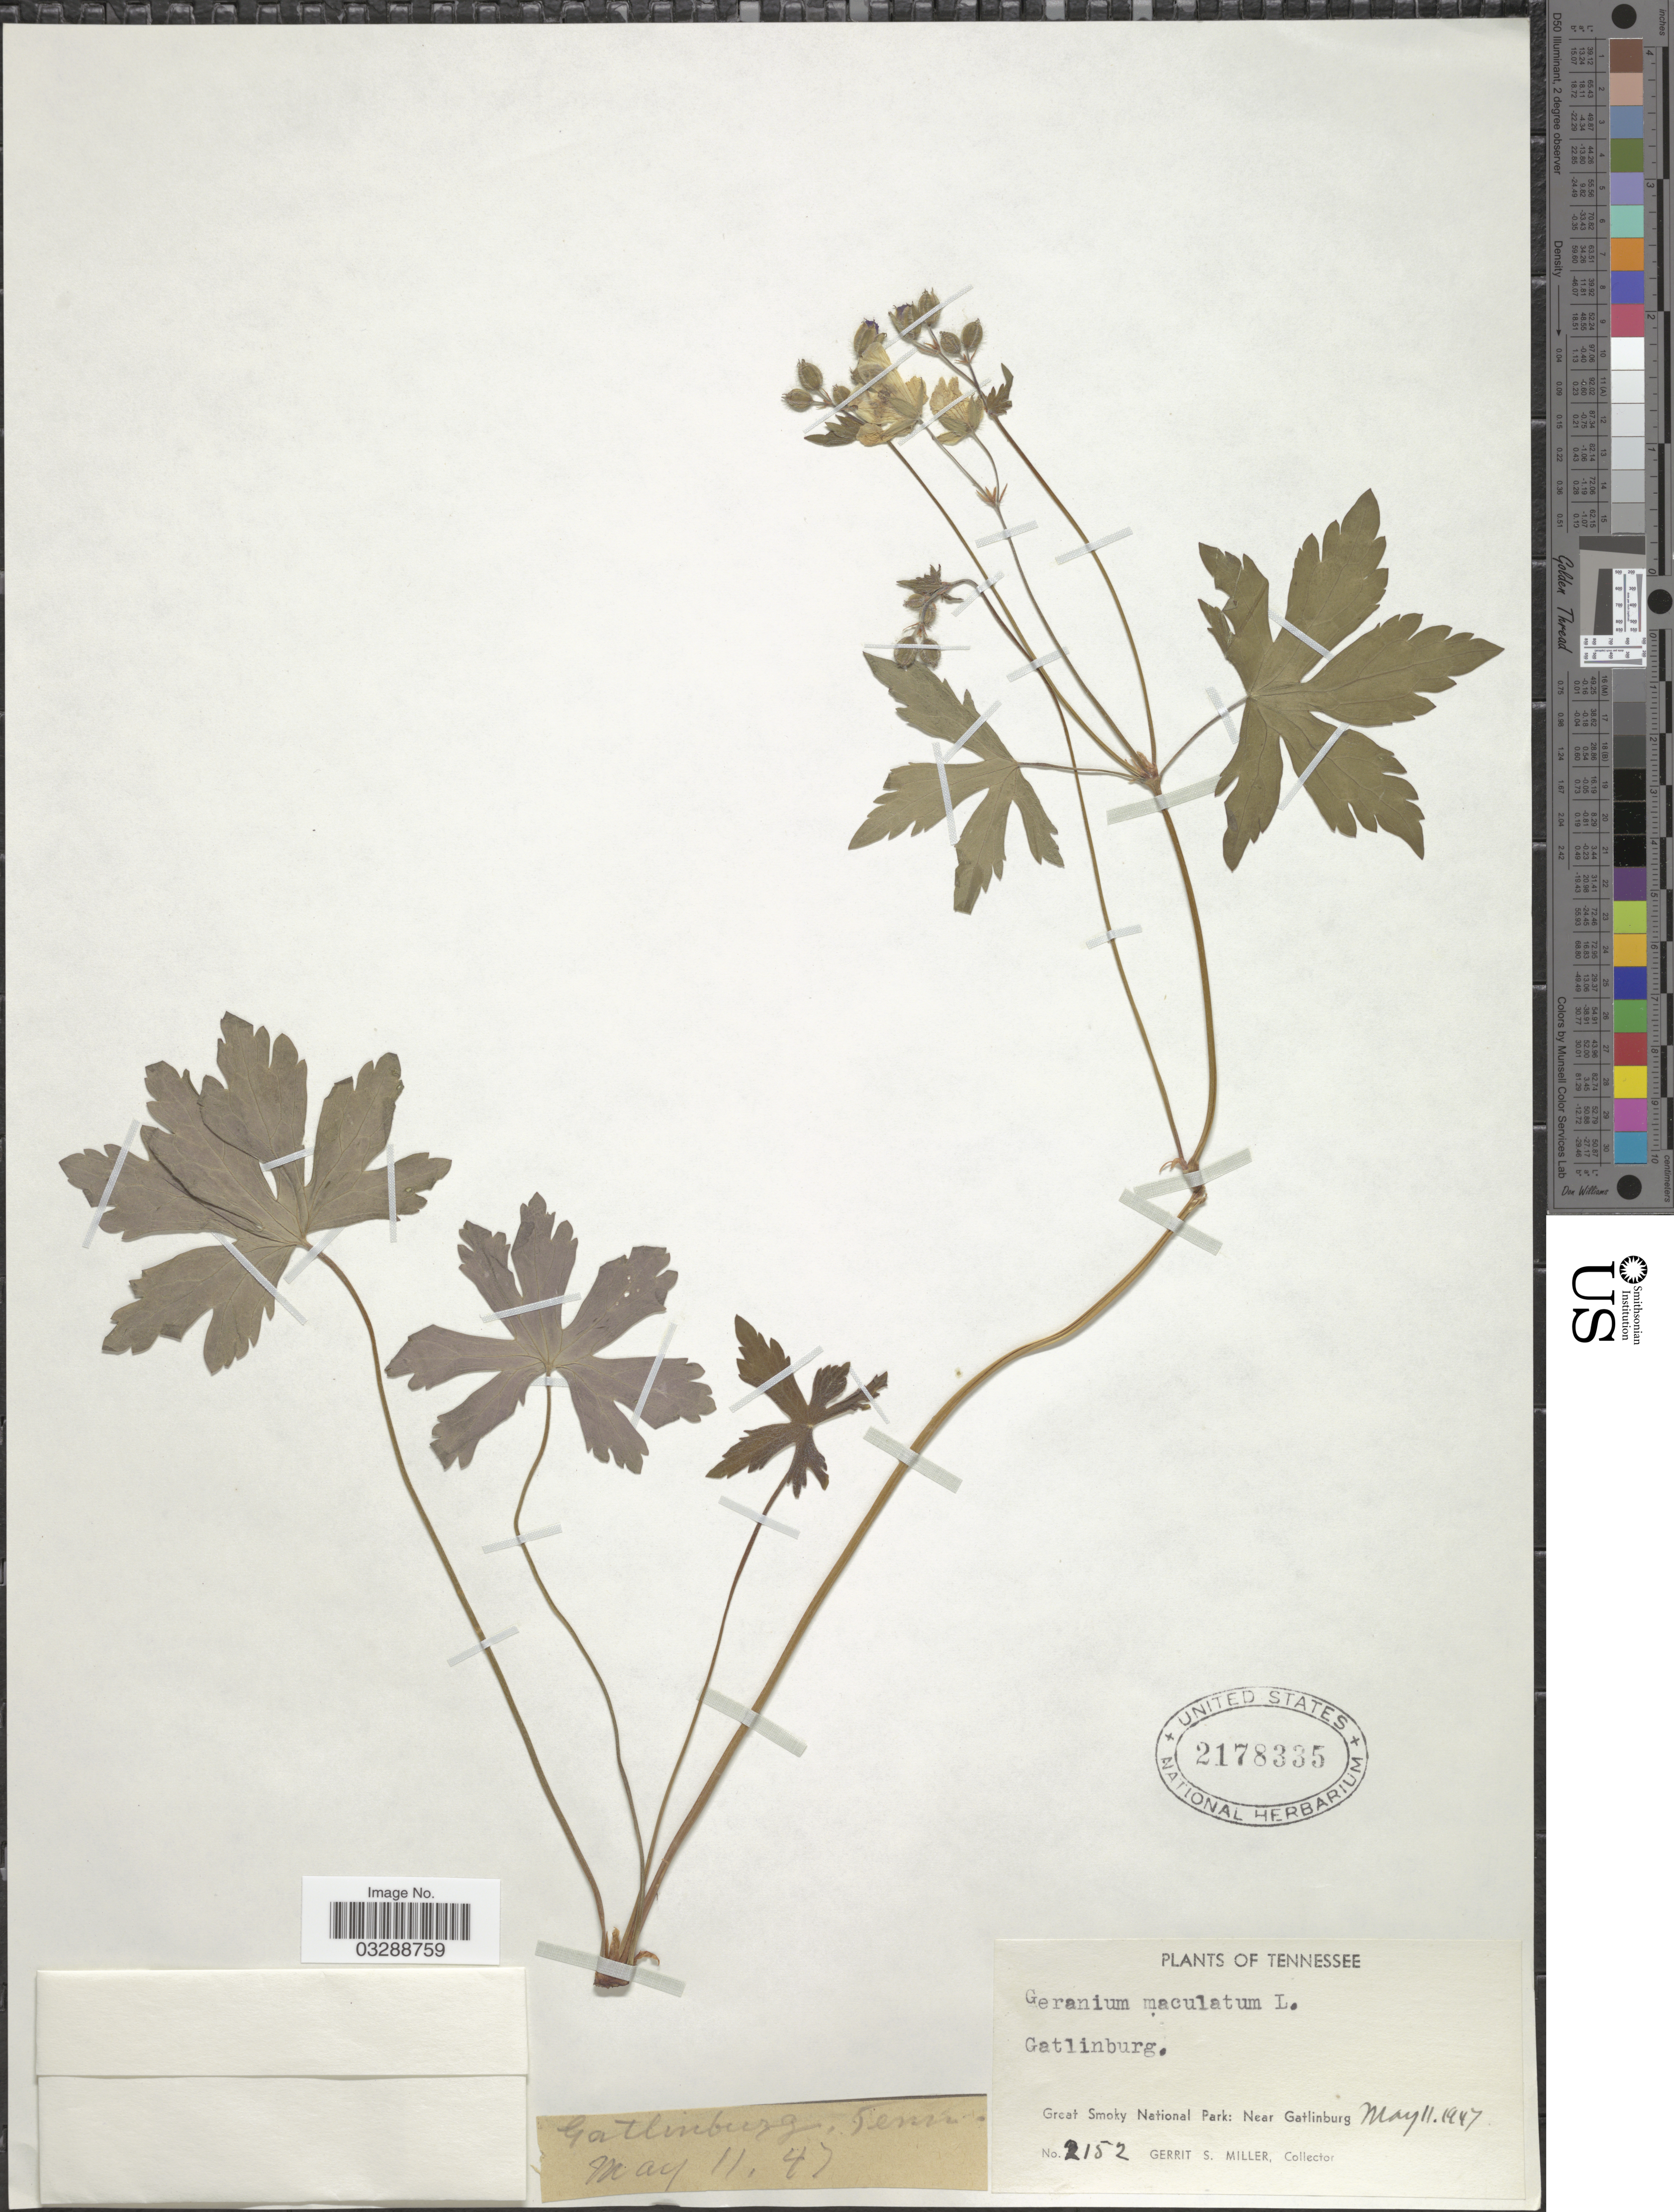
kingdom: Plantae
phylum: Tracheophyta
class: Magnoliopsida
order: Geraniales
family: Geraniaceae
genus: Geranium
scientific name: Geranium maculatum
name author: L.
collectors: G. S. Miller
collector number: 2152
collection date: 1947-05-11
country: United States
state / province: Tennessee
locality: Gatlinburg, Great Smoky National Park: Near Gatlinburg.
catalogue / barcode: US 2178335